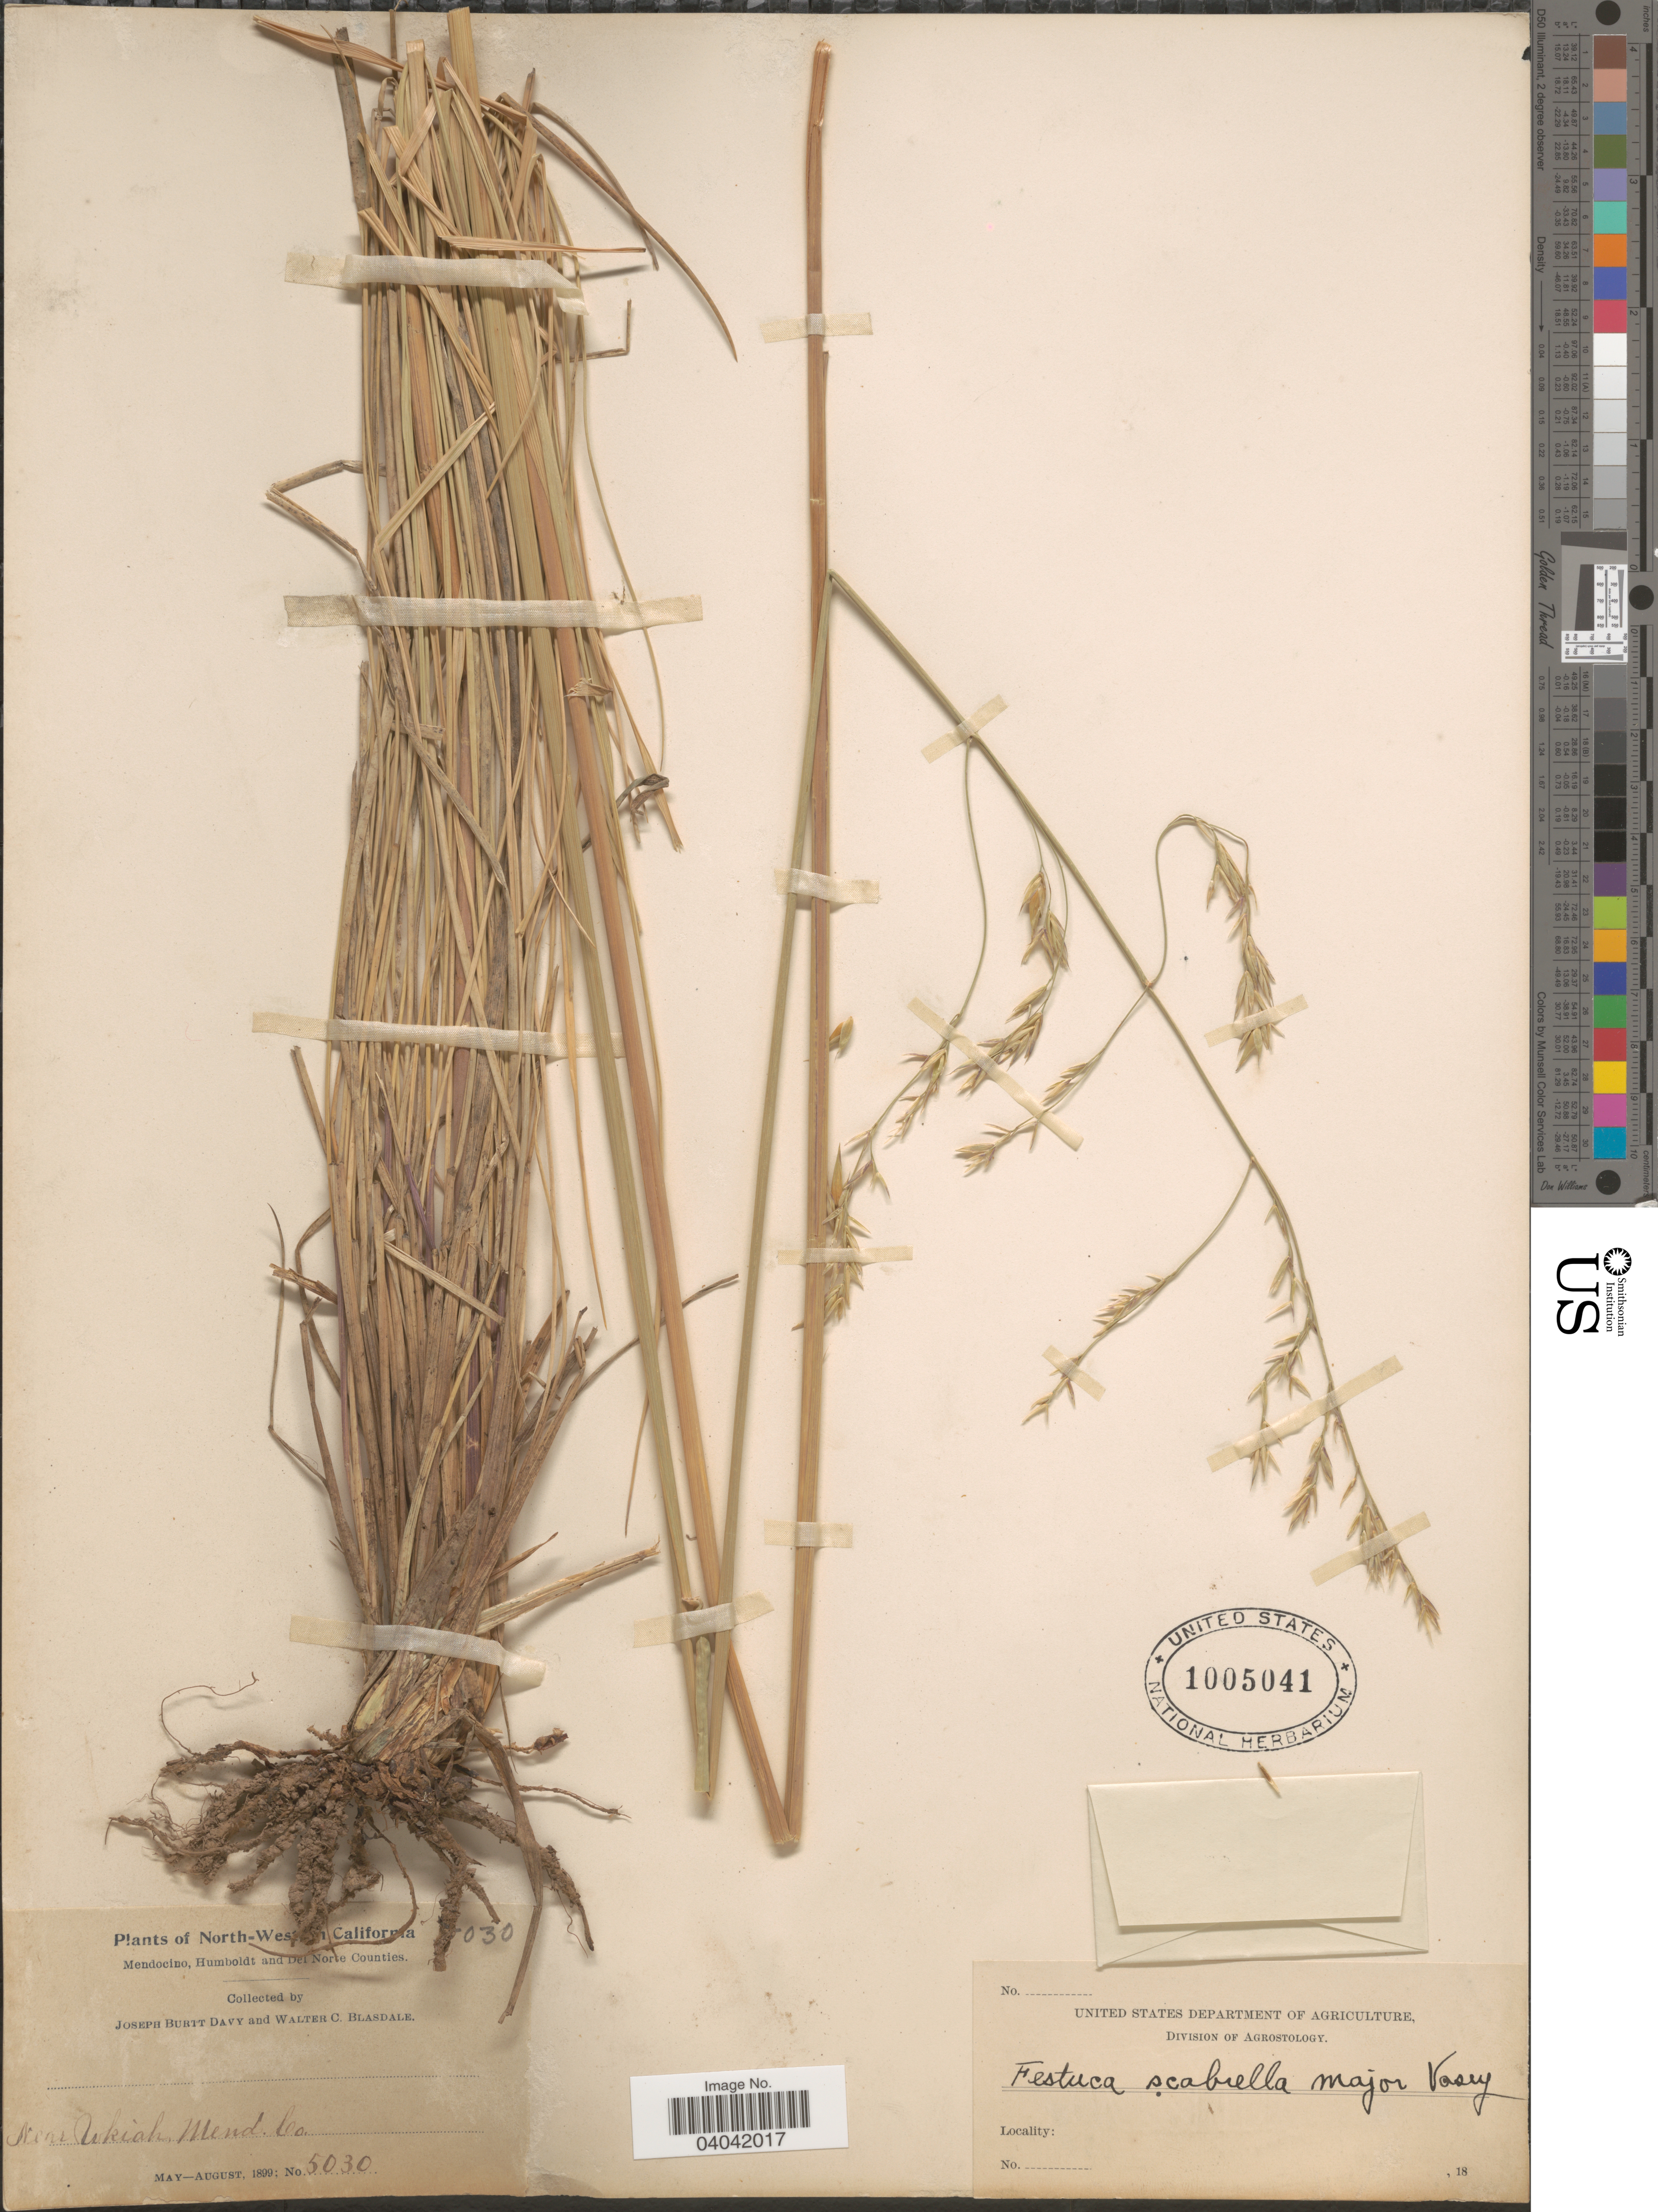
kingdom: Plantae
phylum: Tracheophyta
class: Liliopsida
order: Poales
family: Poaceae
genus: Festuca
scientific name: Festuca californica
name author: Vasey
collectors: J. Burtt Davy & W. Blasdale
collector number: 5030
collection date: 1899-05/1899-08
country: United States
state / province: California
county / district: Mendocino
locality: Near Ukiah, Mend. Co.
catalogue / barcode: US 1005041